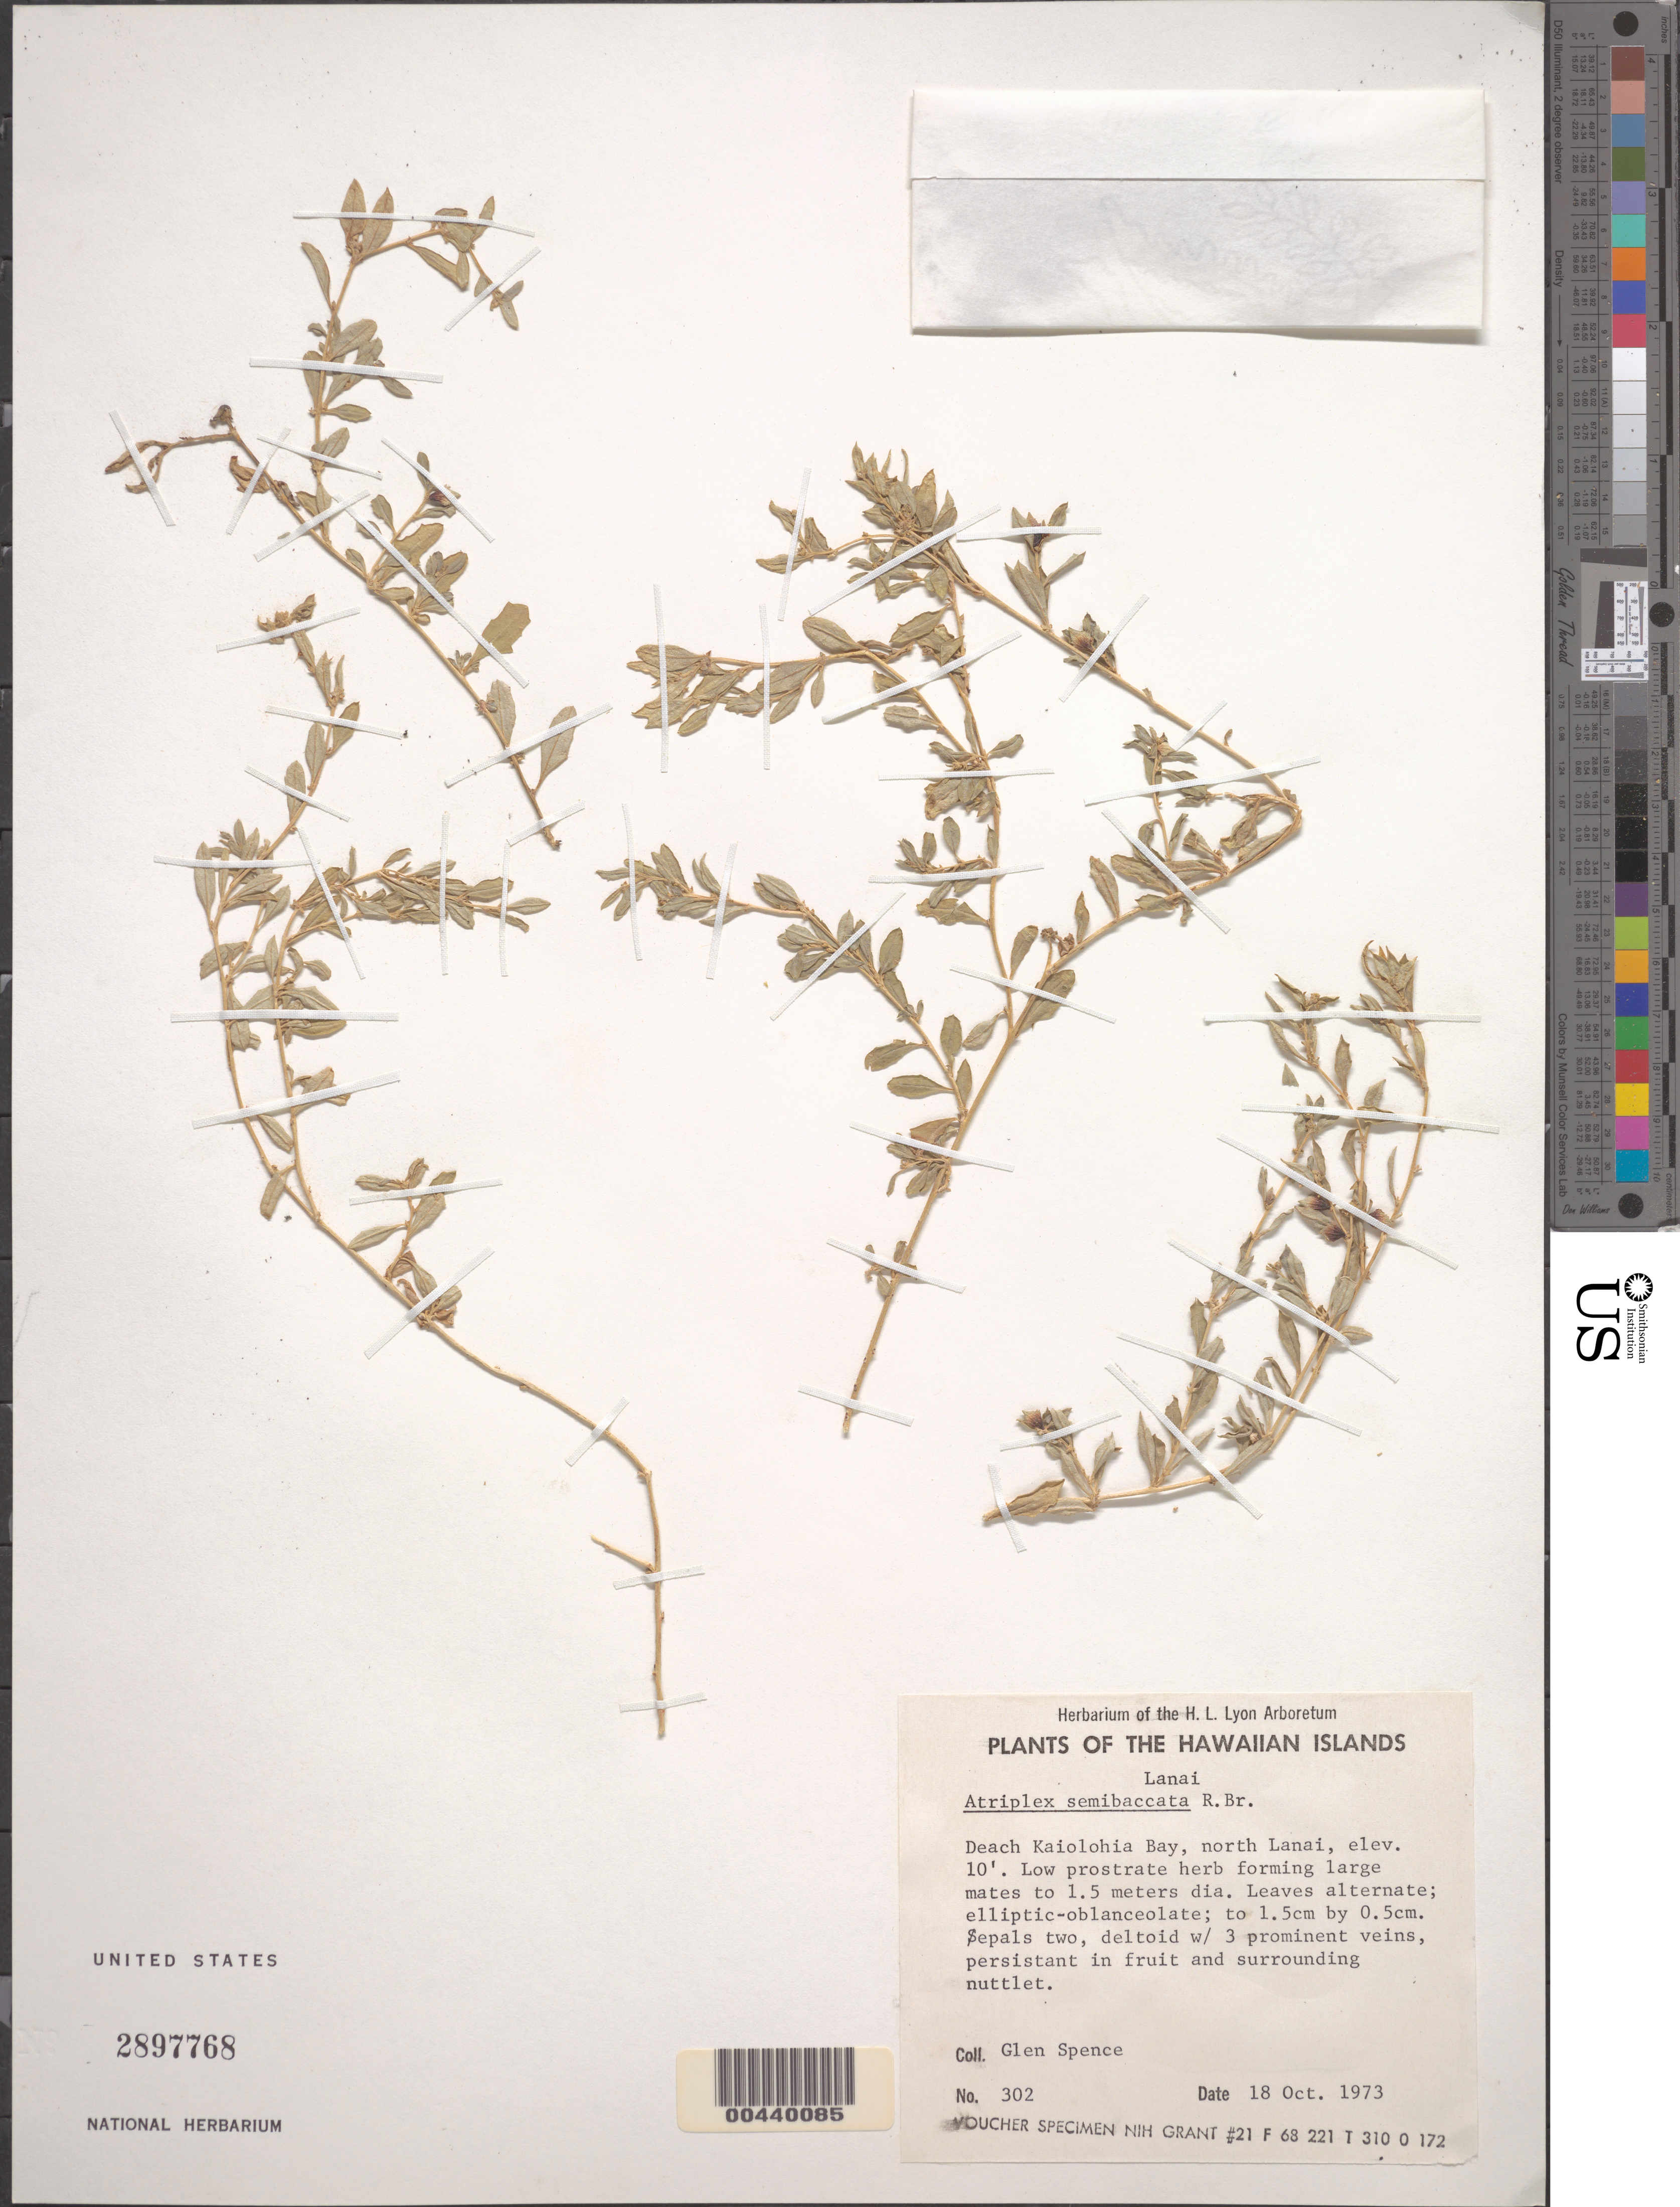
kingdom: Plantae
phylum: Tracheophyta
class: Magnoliopsida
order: Caryophyllales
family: Amaranthaceae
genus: Atriplex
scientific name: Atriplex semibaccata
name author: R. Br.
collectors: G. Spence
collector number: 302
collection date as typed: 18 Oct 1973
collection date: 1973-10-18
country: United States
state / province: Hawaii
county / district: Maui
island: Lana'i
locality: Deach Kaiolohia Bay, North Lanai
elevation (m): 3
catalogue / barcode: US 2897768